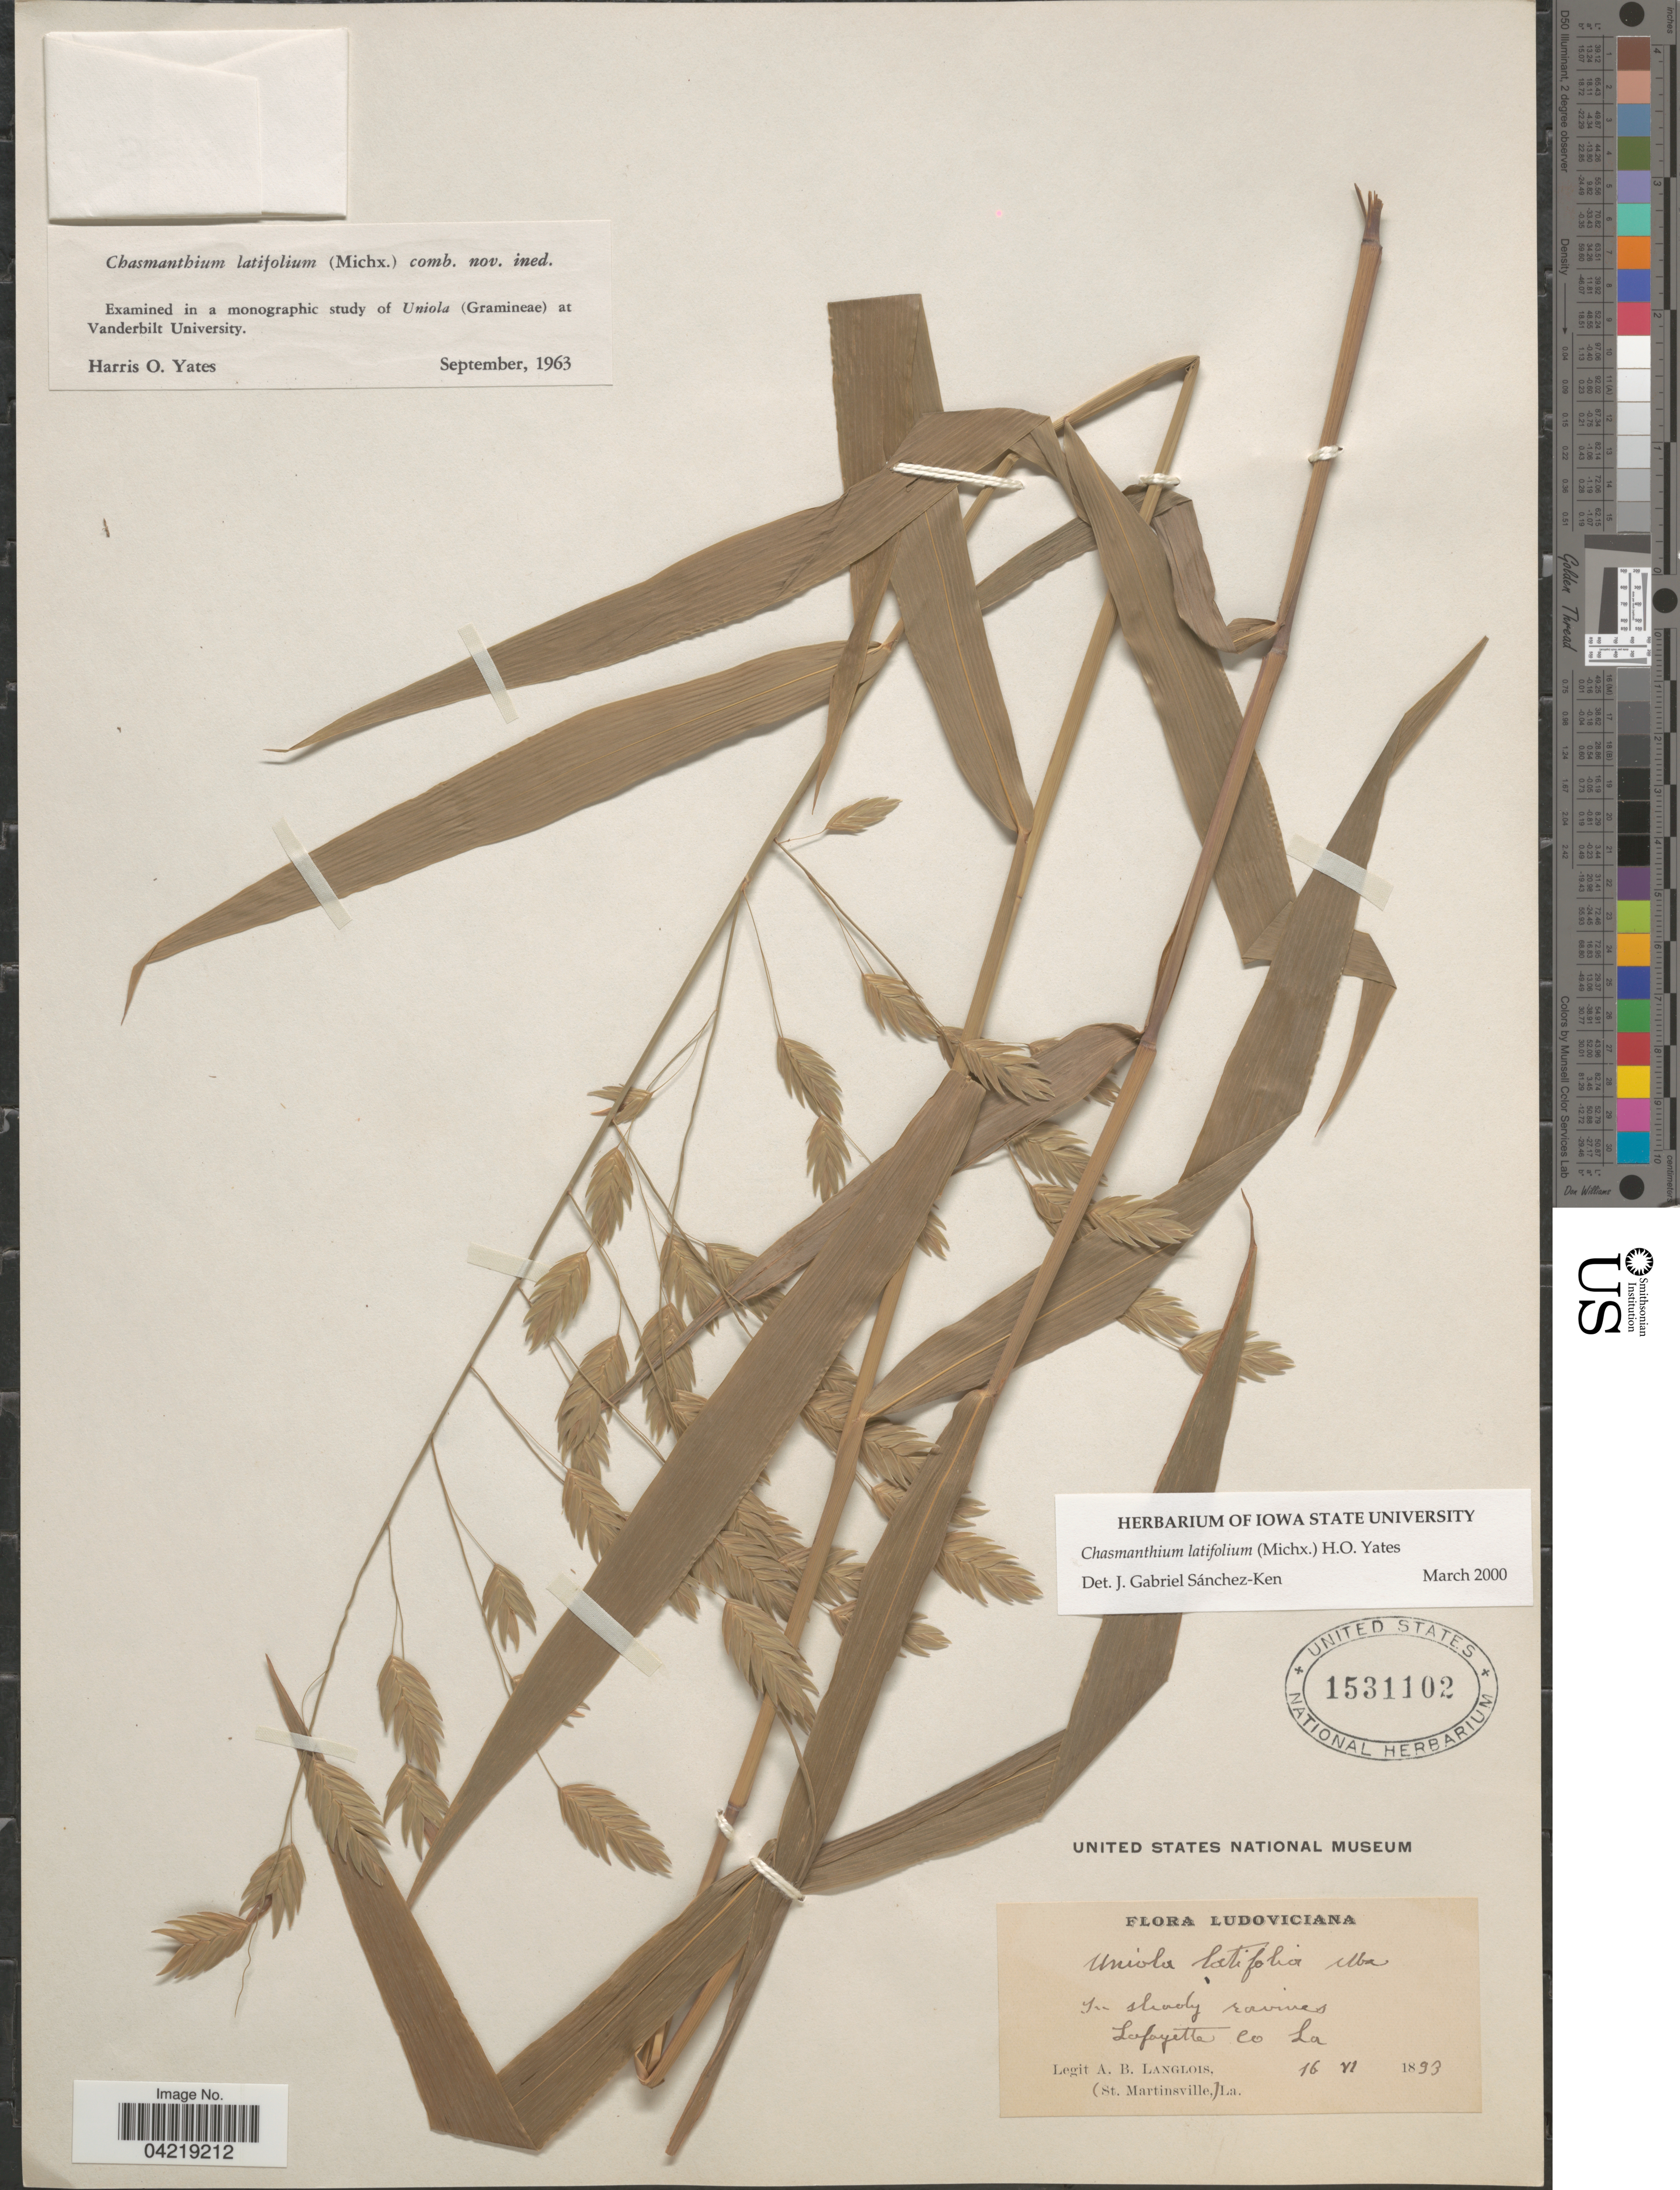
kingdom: Plantae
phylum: Tracheophyta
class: Liliopsida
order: Poales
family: Poaceae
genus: Chasmanthium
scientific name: Chasmanthium latifolium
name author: (Michx.) H.O. Yates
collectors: A. Langlois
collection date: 1893-06-16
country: United States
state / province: Louisiana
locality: Ludoviciana. In shady ravines. Lafayette Co.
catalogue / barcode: US 1531102